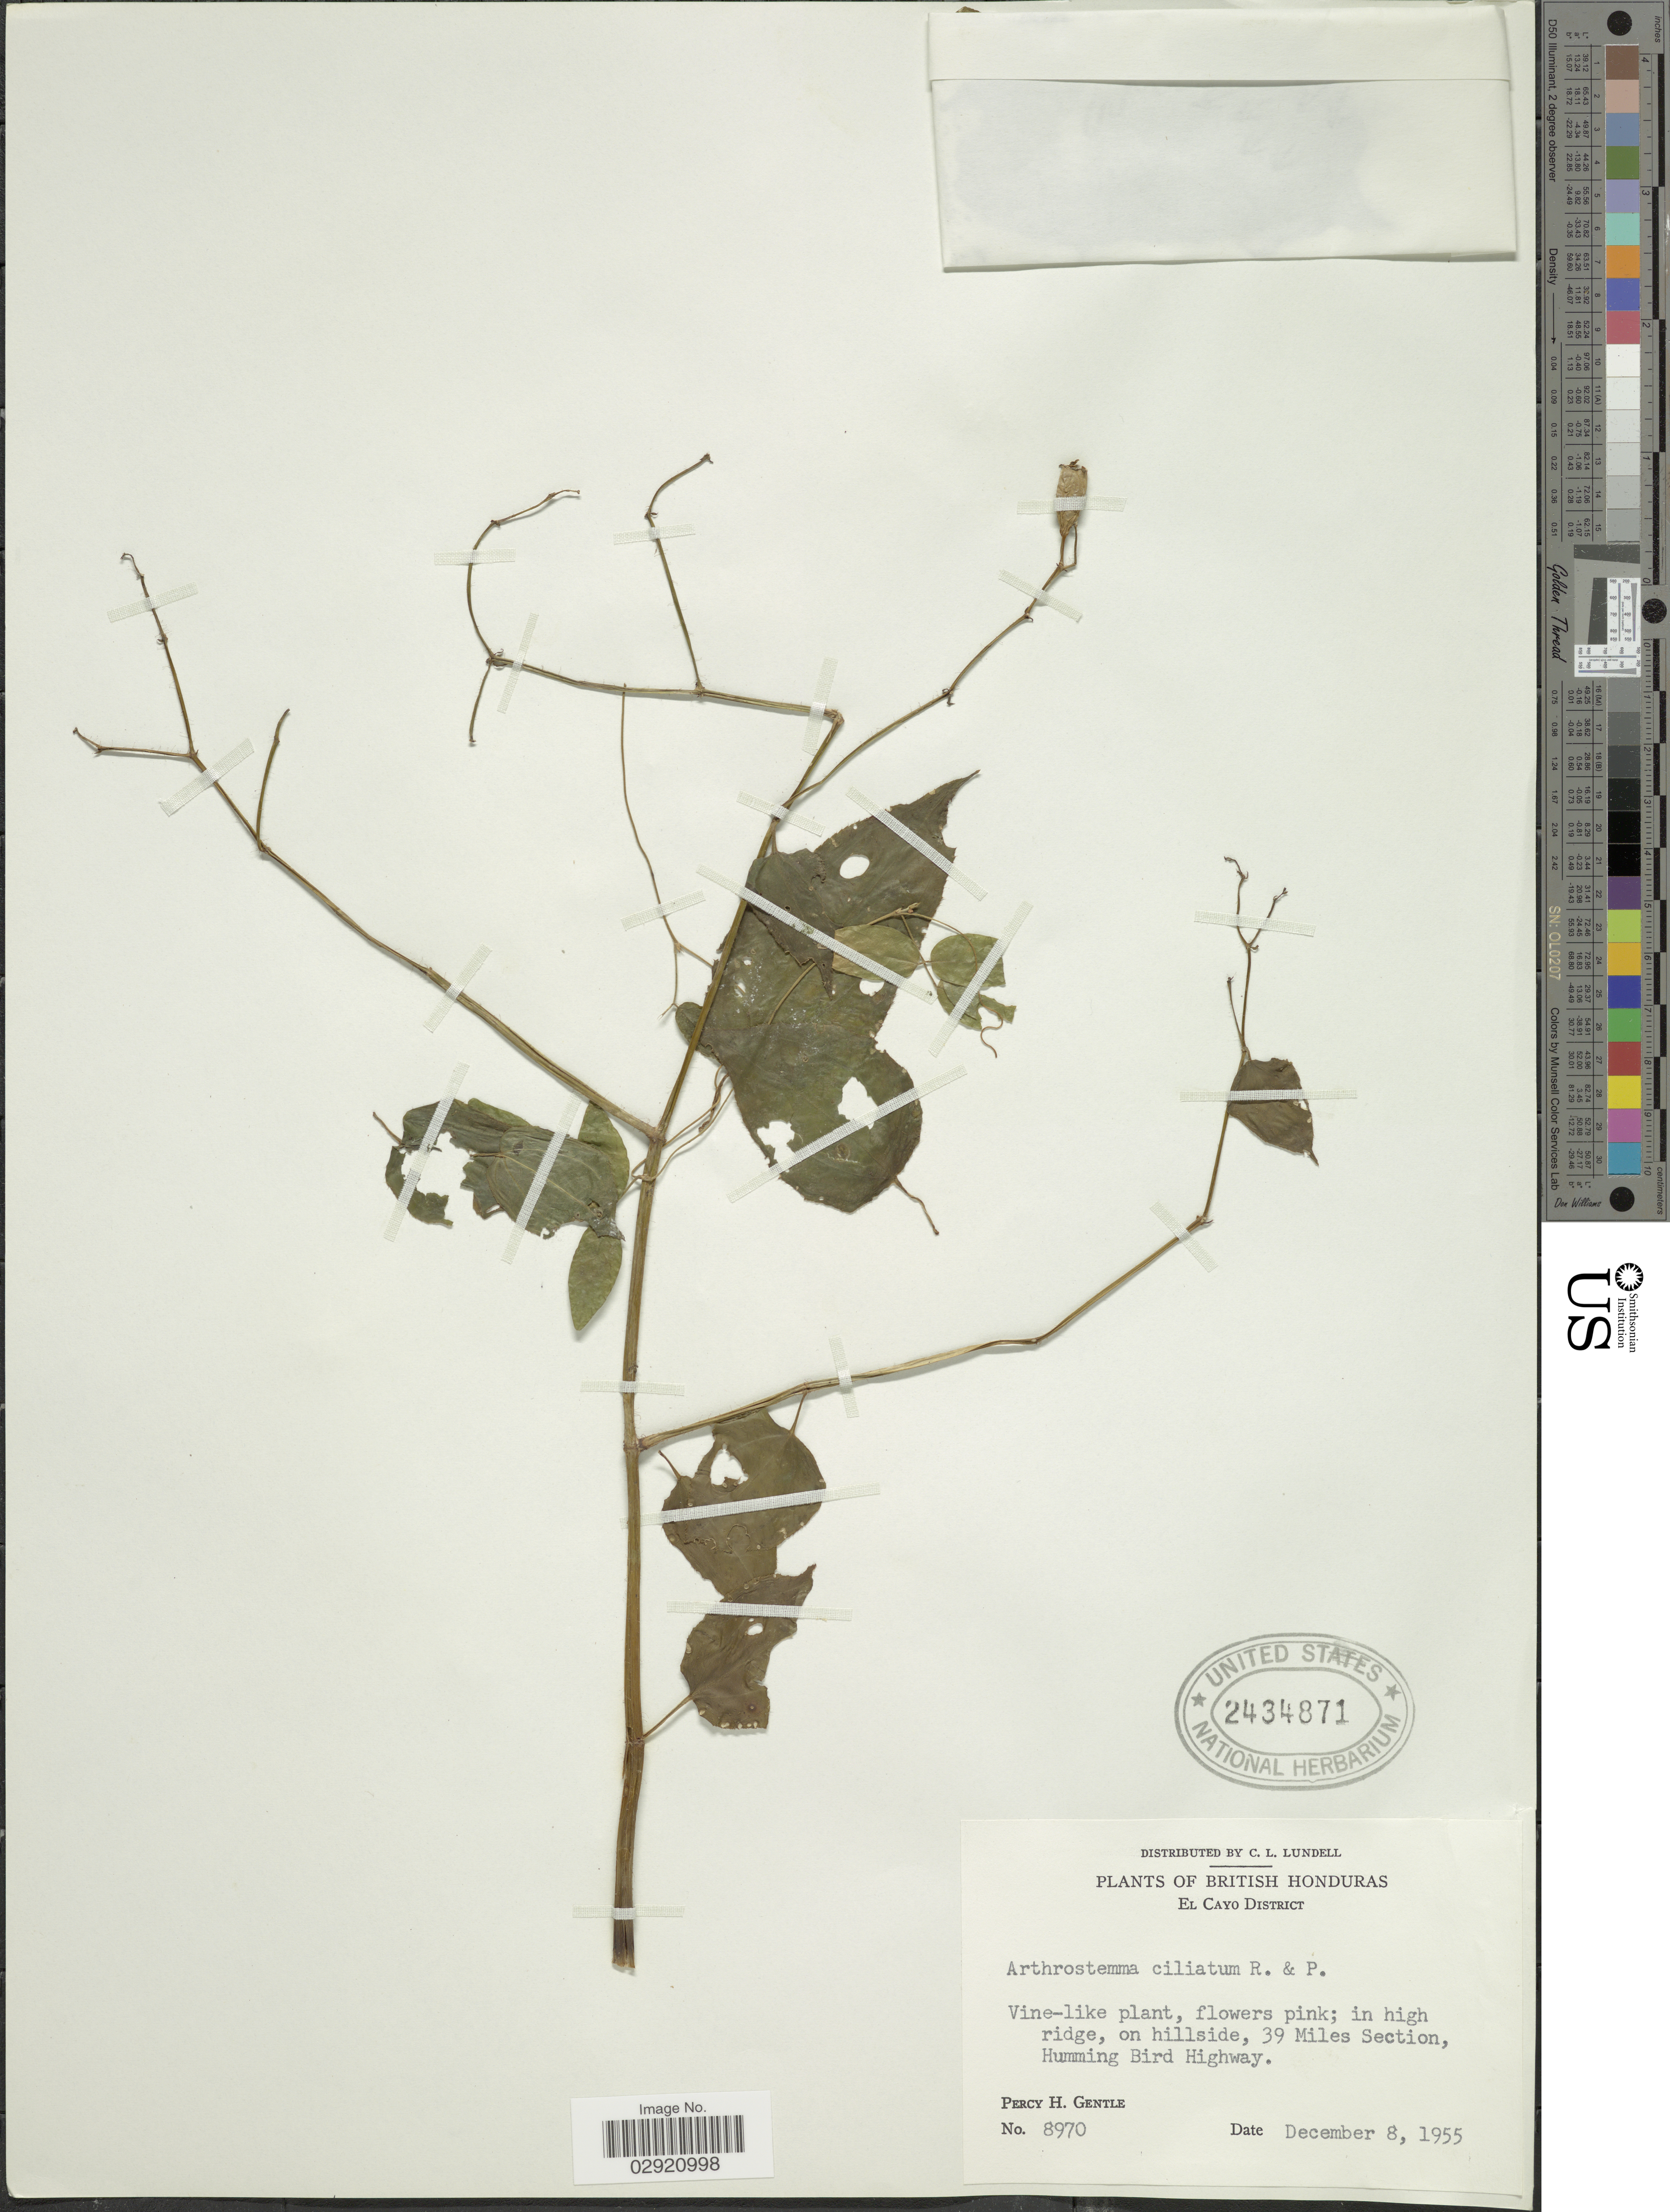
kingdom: Plantae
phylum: Tracheophyta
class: Magnoliopsida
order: Myrtales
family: Melastomataceae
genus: Arthrostemma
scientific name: Arthrostemma ciliatum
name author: Pav. ex D. Don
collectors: P. H. Gentle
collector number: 8970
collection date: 1955-12-08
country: Belize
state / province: Cayo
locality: British Honduras. El Cayo District. 39 Miles Section, Humming Bird Highway.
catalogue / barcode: US 2434871